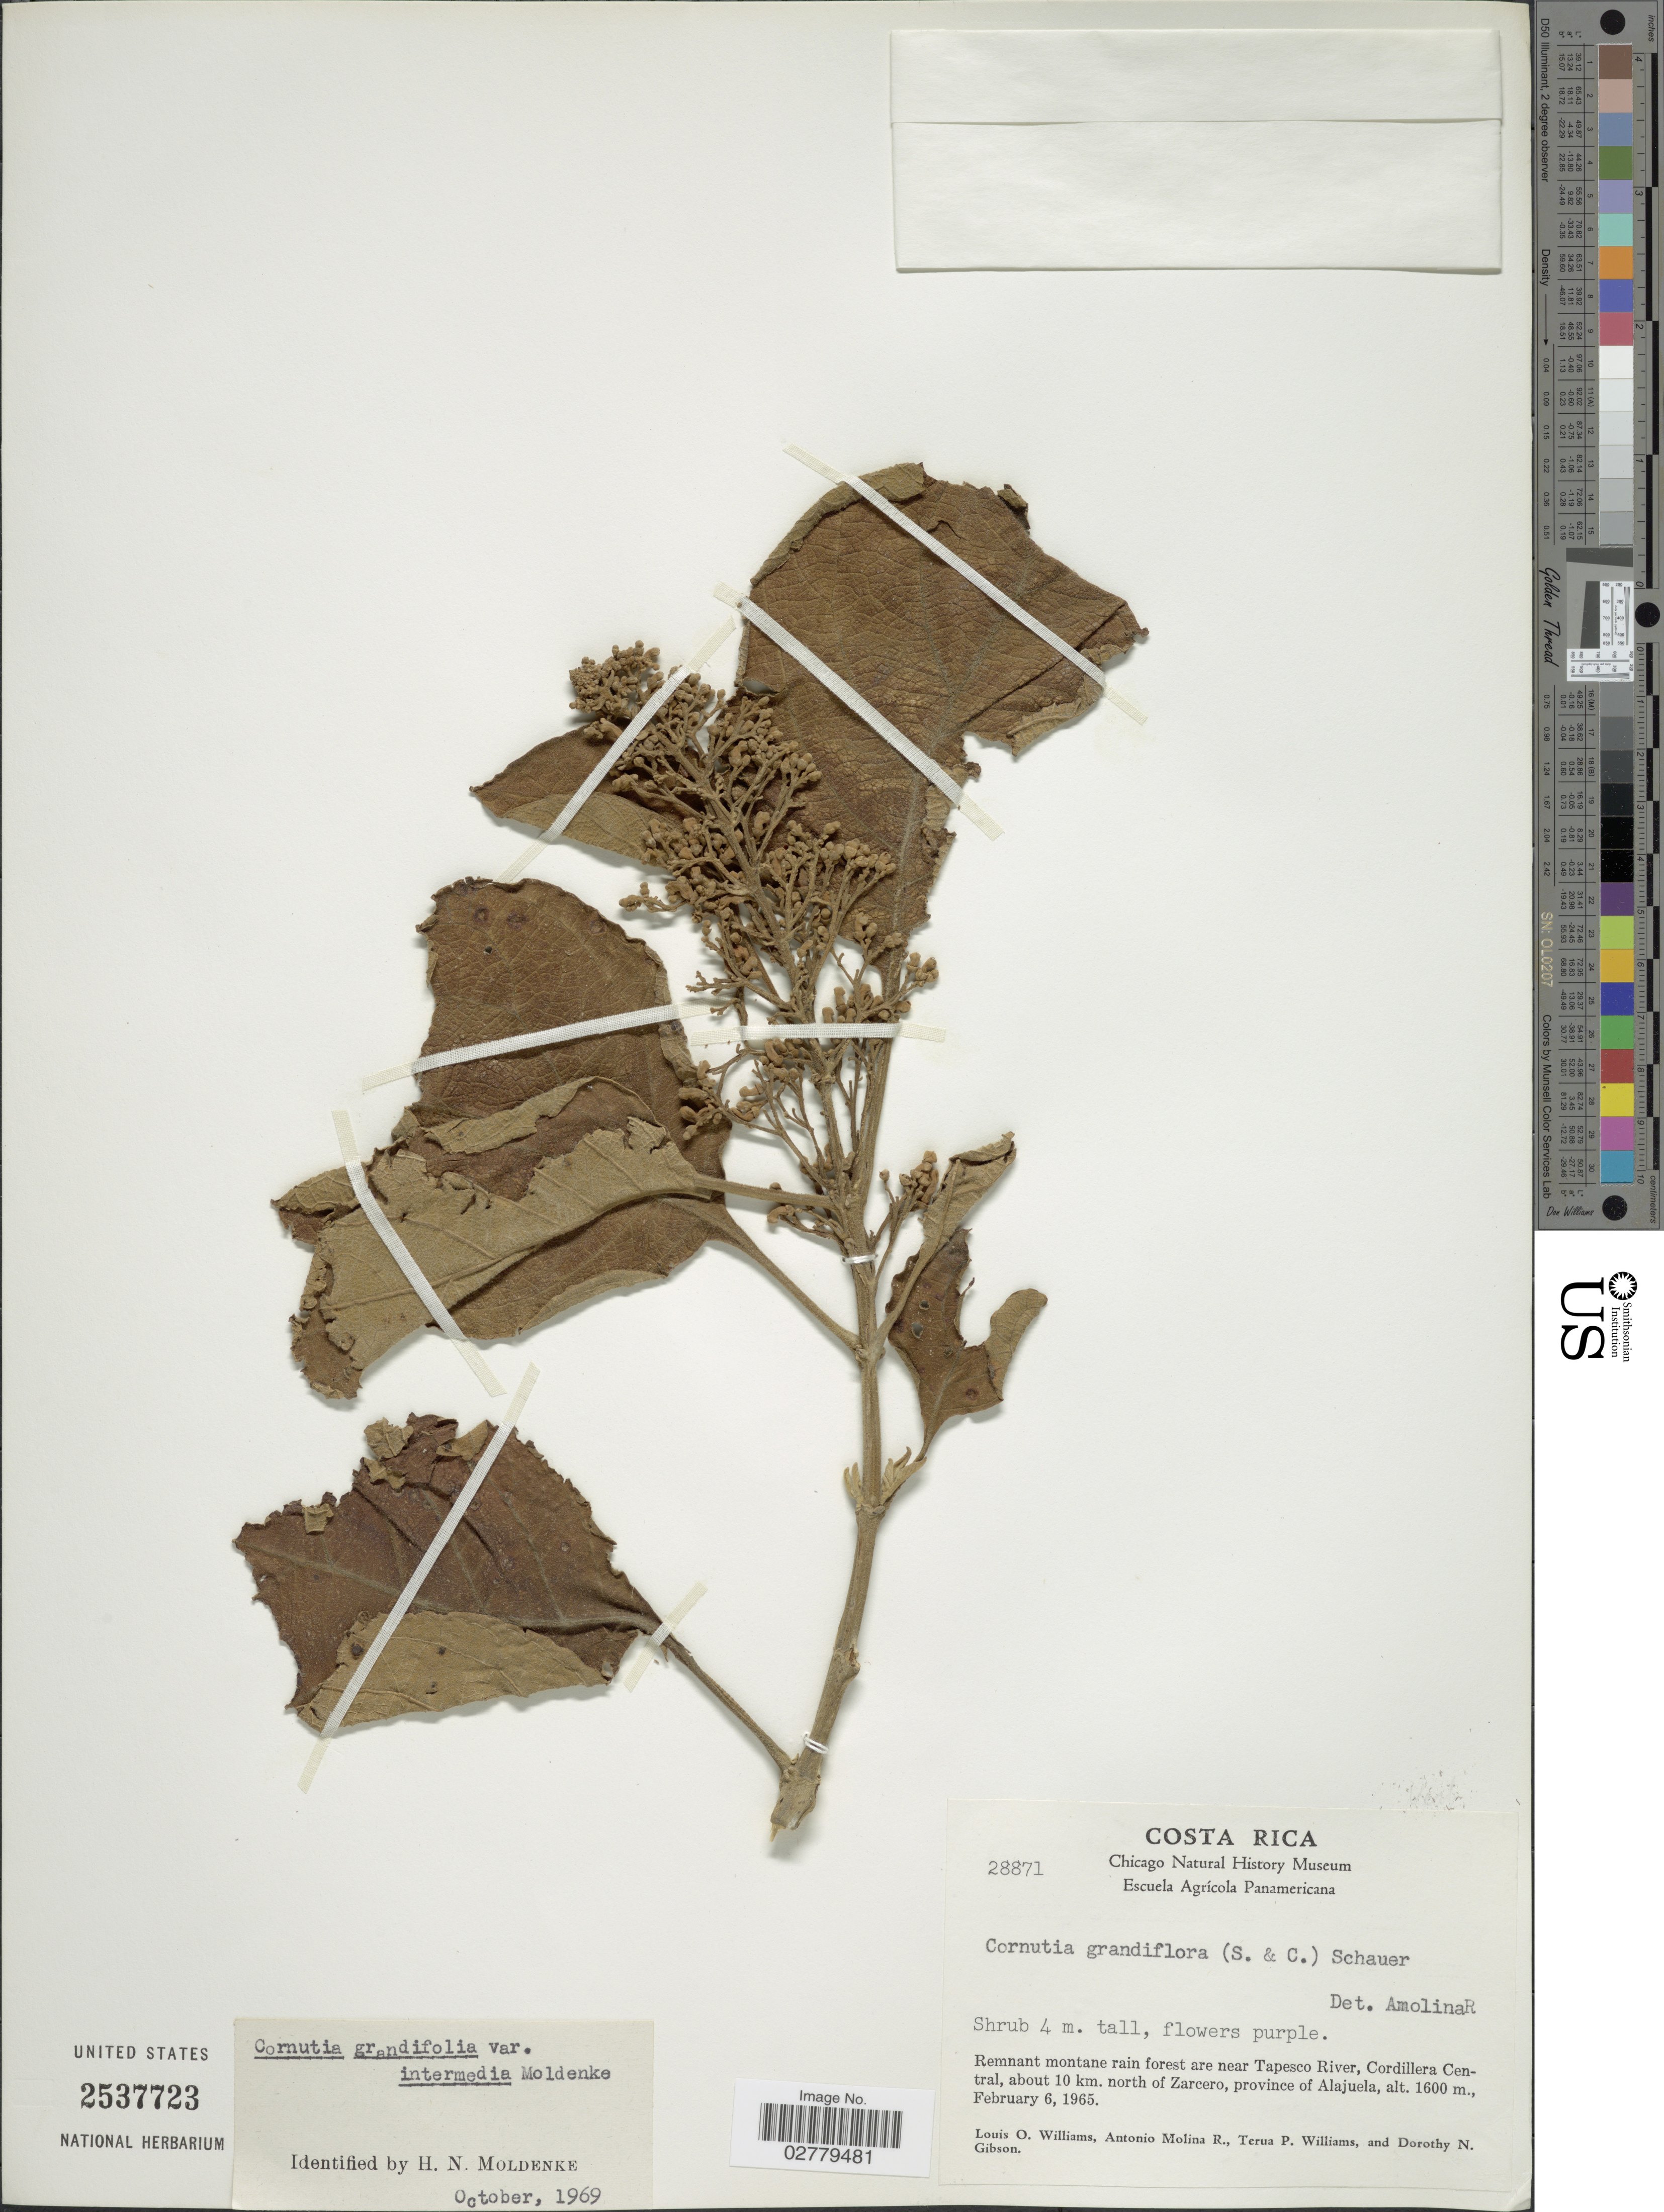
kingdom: Plantae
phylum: Tracheophyta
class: Magnoliopsida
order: Lamiales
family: Lamiaceae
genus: Cornutia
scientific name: Cornutia grandifolia var. intermedia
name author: Moldenke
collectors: L. O. Williams, A. Molina R., T. Williams & D. N. Gibson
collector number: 28871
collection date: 1965-02-06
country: Costa Rica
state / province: Alajuela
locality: Remnant montane rain forest are near Tapesco River, Cordillera Central, about 10 km. north of Zarcero.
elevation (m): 1600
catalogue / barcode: US 2537723